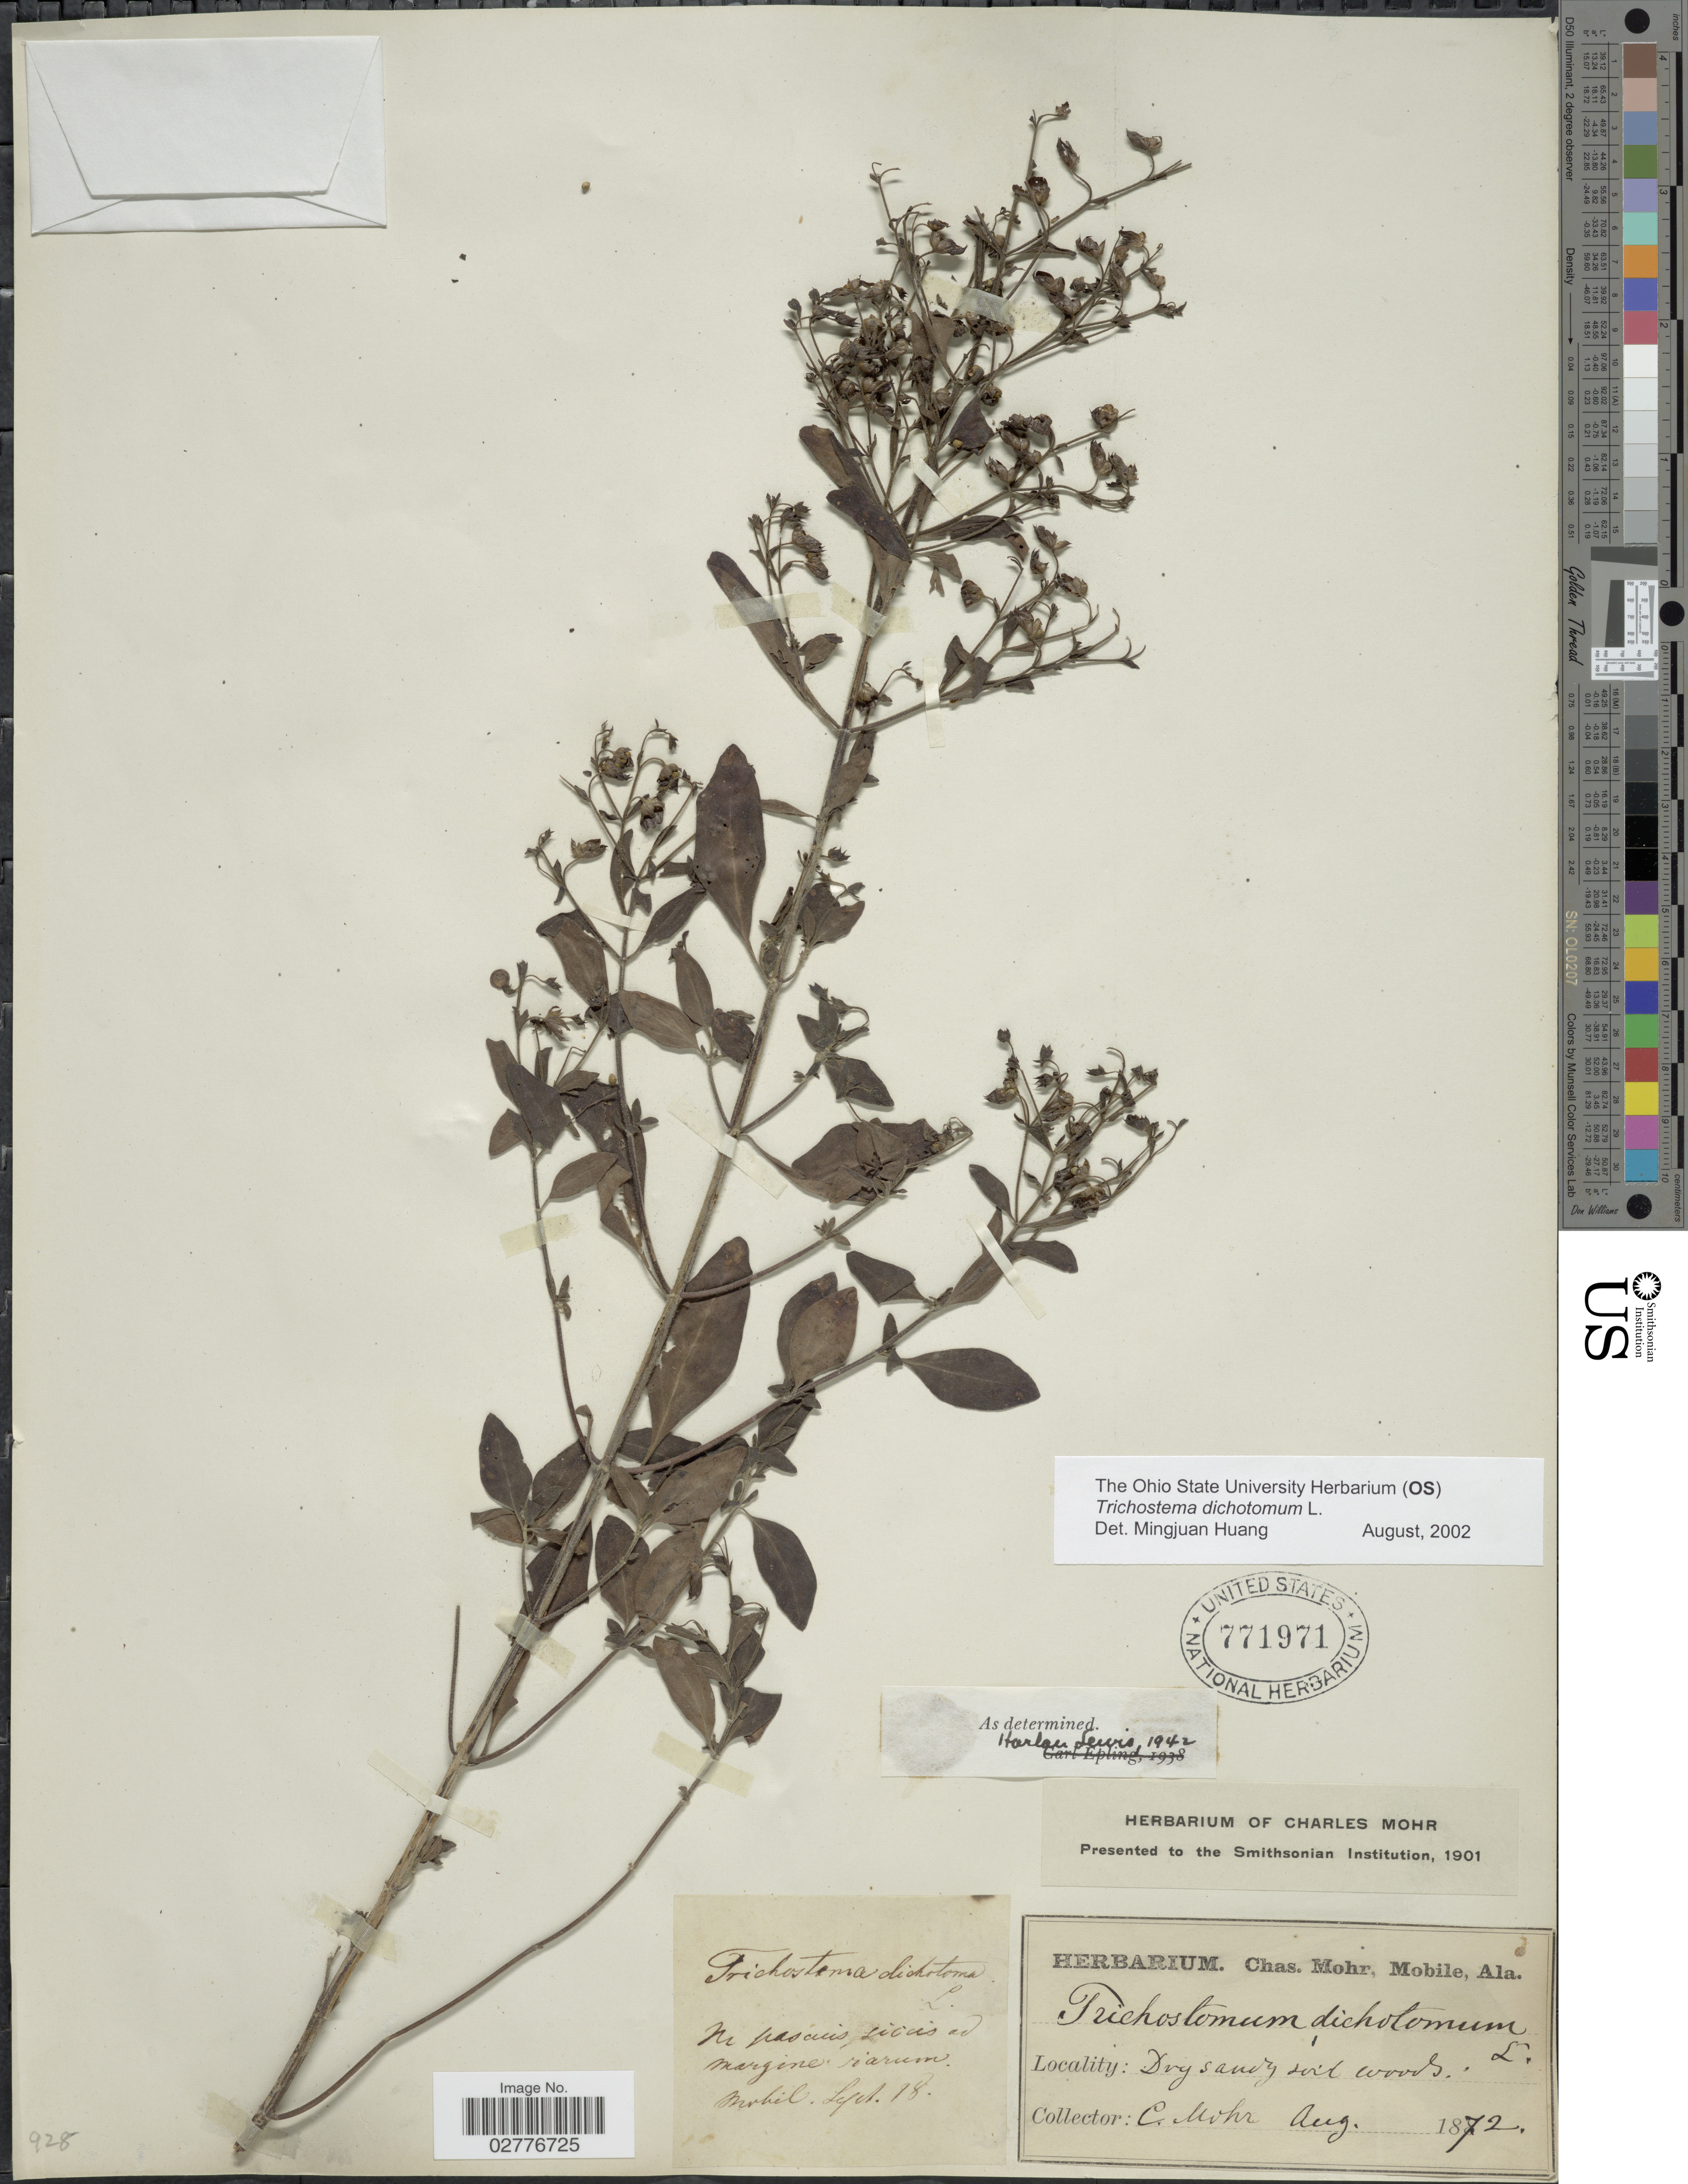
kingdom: Plantae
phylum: Tracheophyta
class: Magnoliopsida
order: Lamiales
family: Lamiaceae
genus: Trichostema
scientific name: Trichostema dichotomum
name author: L.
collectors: Mohr, C. T. (herbarium)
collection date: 1872-08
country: United States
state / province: Alabama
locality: Mobile.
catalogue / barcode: US 771971